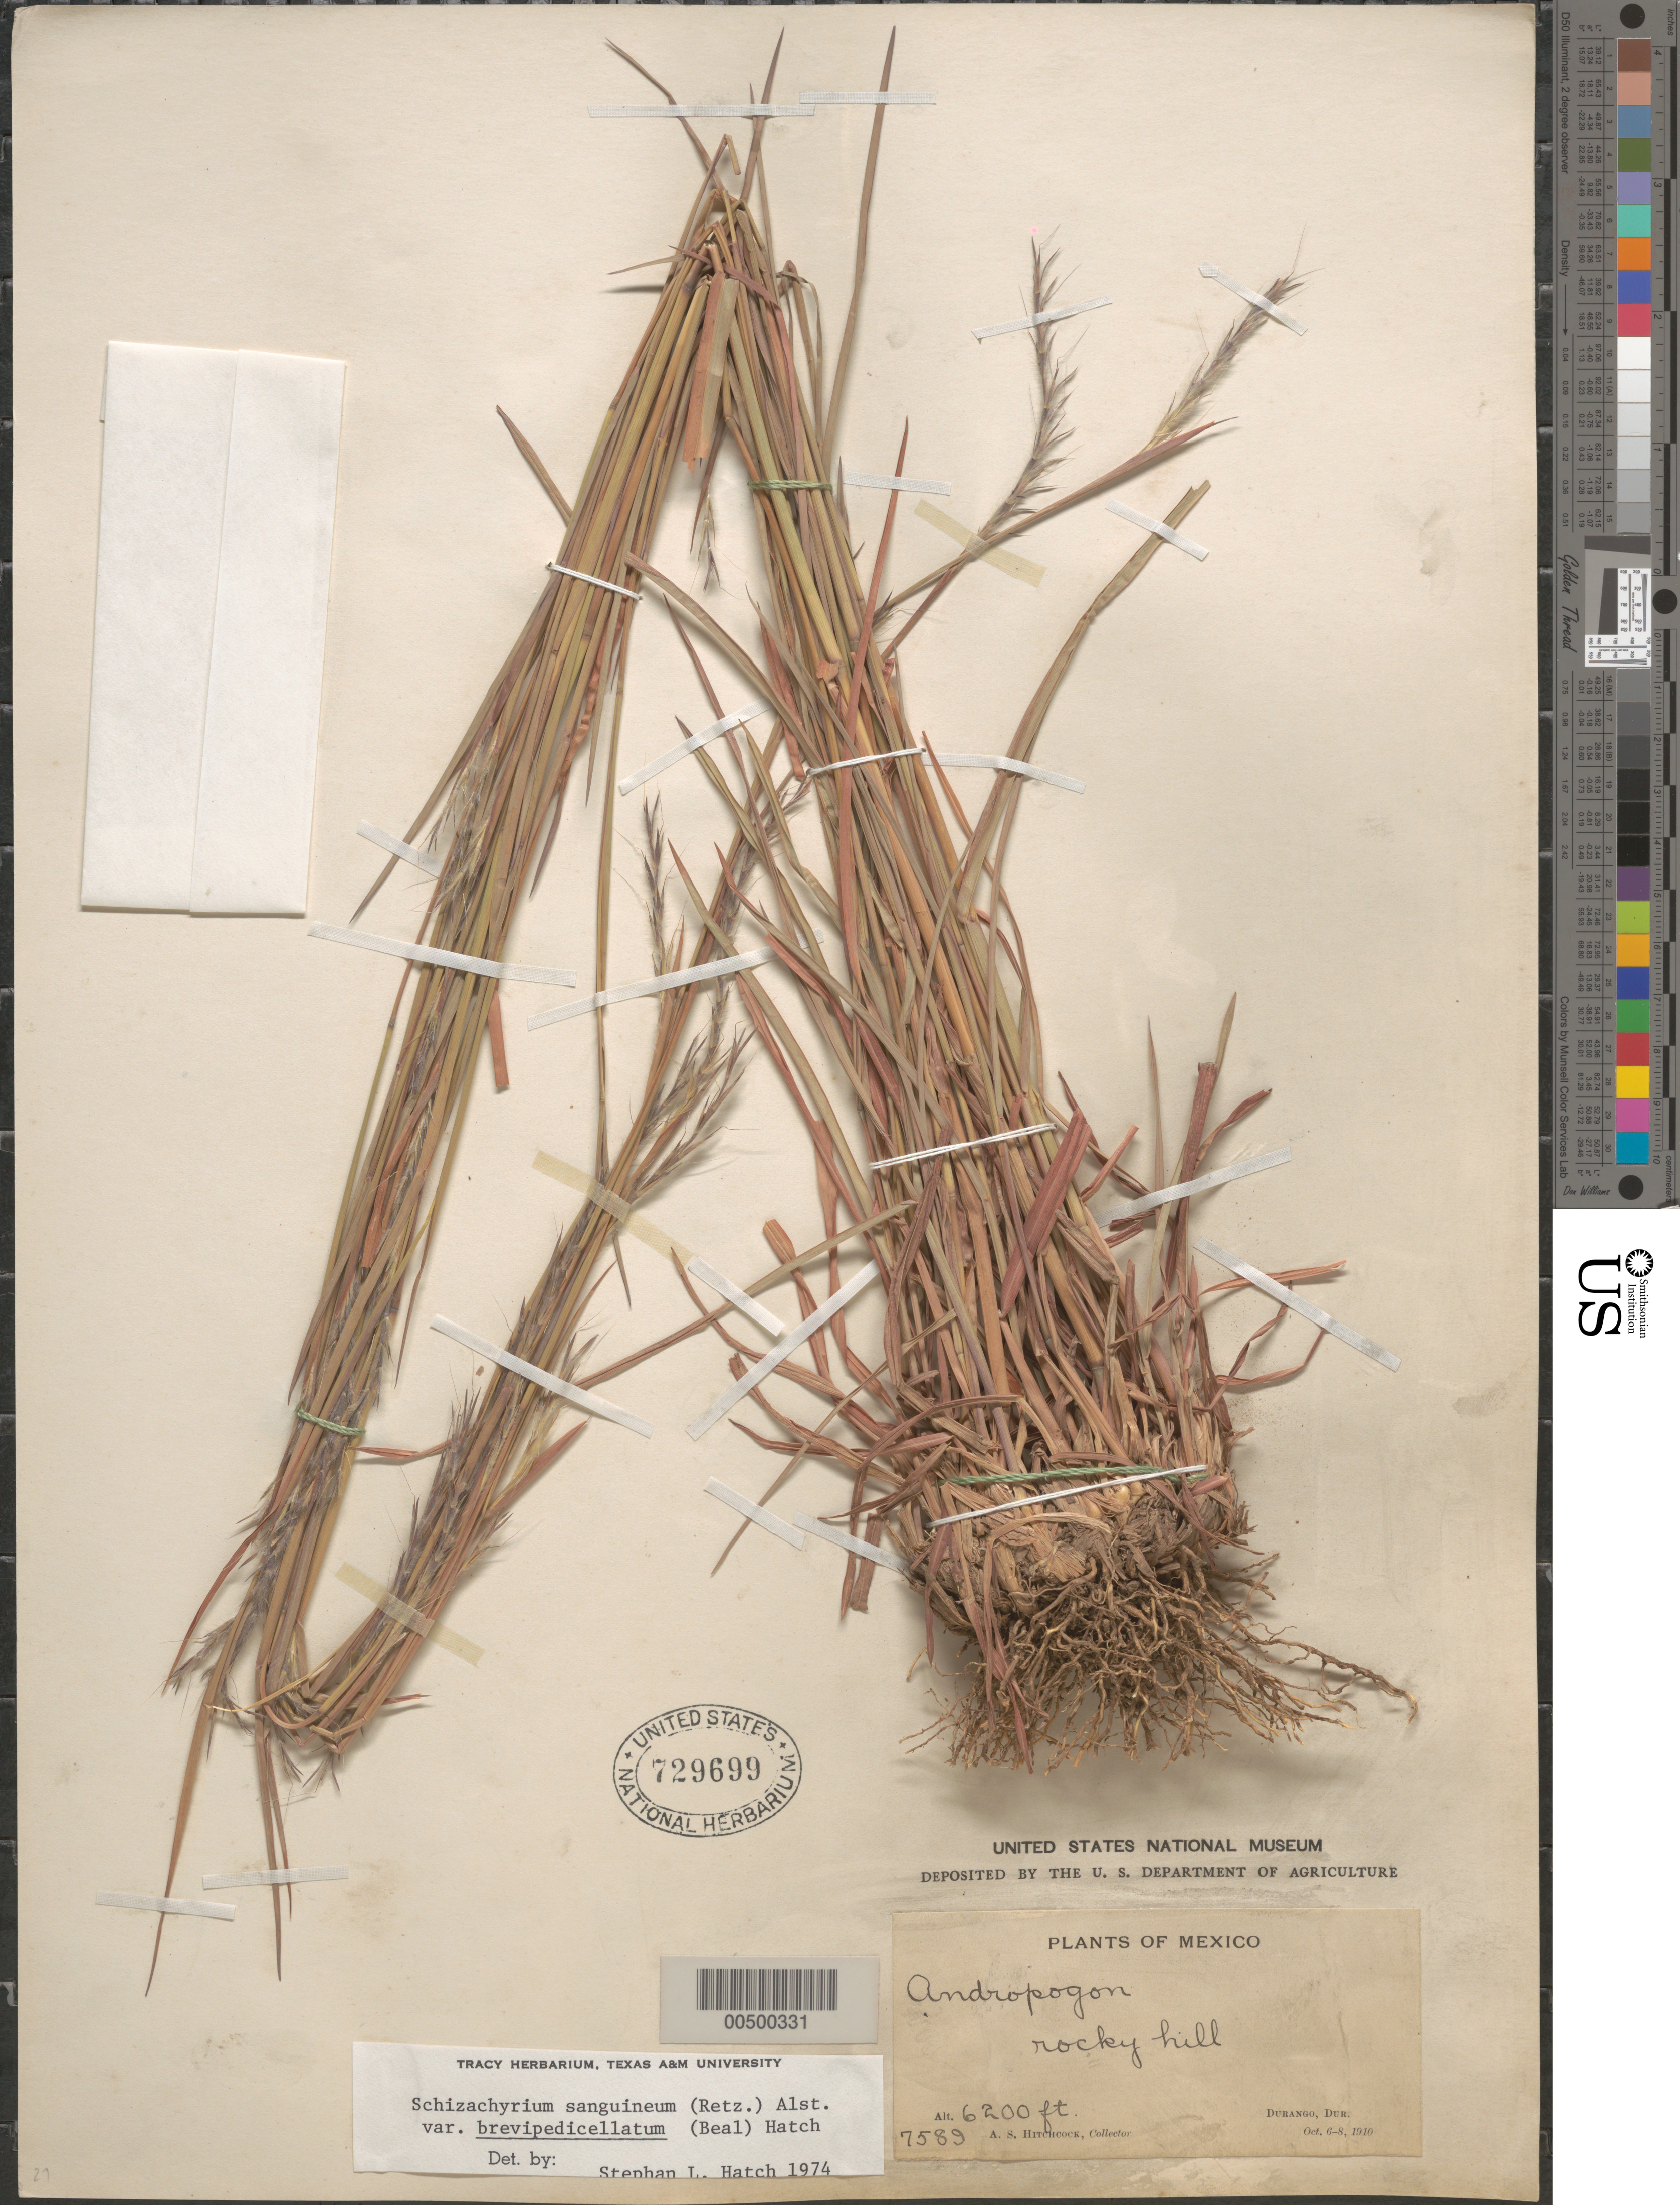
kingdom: Plantae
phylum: Tracheophyta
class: Liliopsida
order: Poales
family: Poaceae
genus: Schizachyrium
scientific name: Schizachyrium sanguineum var. brevipedicellatum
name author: (W.J. Beal) S.L. Hatch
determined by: Hatch, S. L.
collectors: A. S. Hitchcock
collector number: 7589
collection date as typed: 6 Oct 1910 to 8 Oct 1910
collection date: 1910-10-06/1910-10-08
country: Mexico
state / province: Durango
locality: Durango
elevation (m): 1890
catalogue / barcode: US 729699